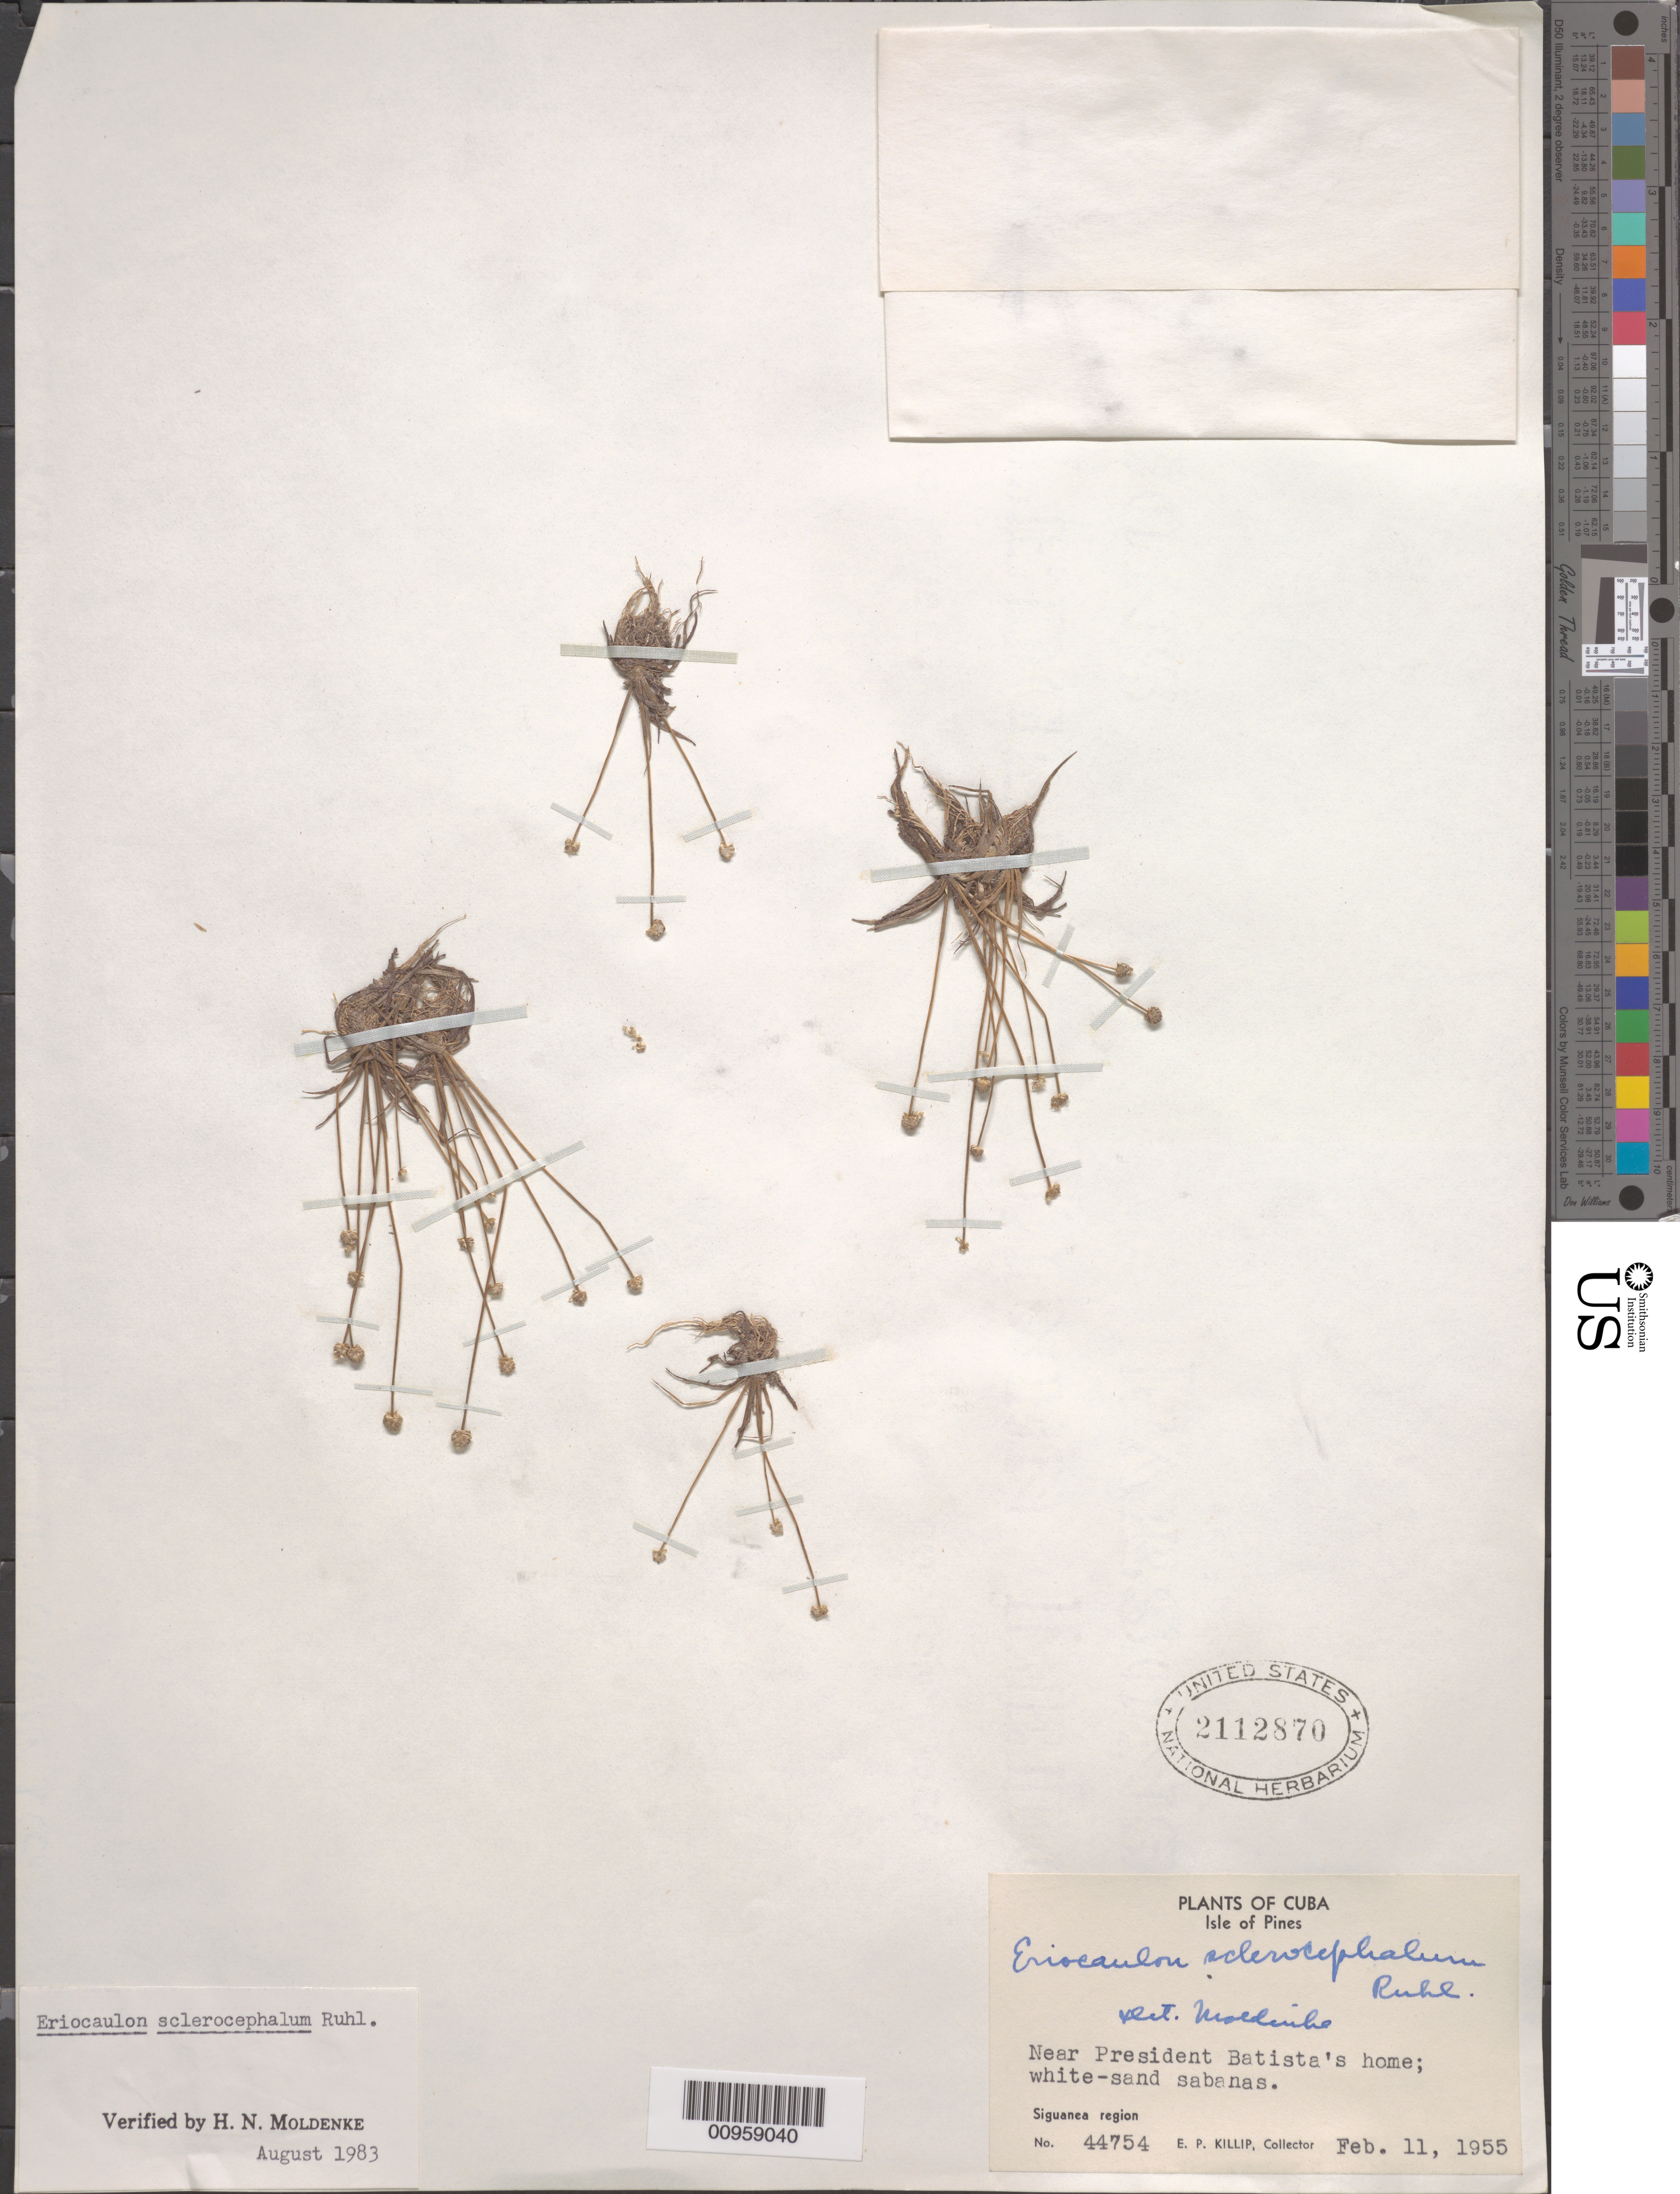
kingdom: Plantae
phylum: Tracheophyta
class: Liliopsida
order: Poales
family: Eriocaulaceae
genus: Eriocaulon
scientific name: Eriocaulon sclerocephalum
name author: Ruhland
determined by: Moldenke, H. N.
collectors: E. P. Killip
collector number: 44754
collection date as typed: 11 Feb 1955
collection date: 1955-02-11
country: Cuba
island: Isla de la Juventud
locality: Siguanea Region, near President Batista's home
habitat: White-sand sabanas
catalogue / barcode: US 2112870